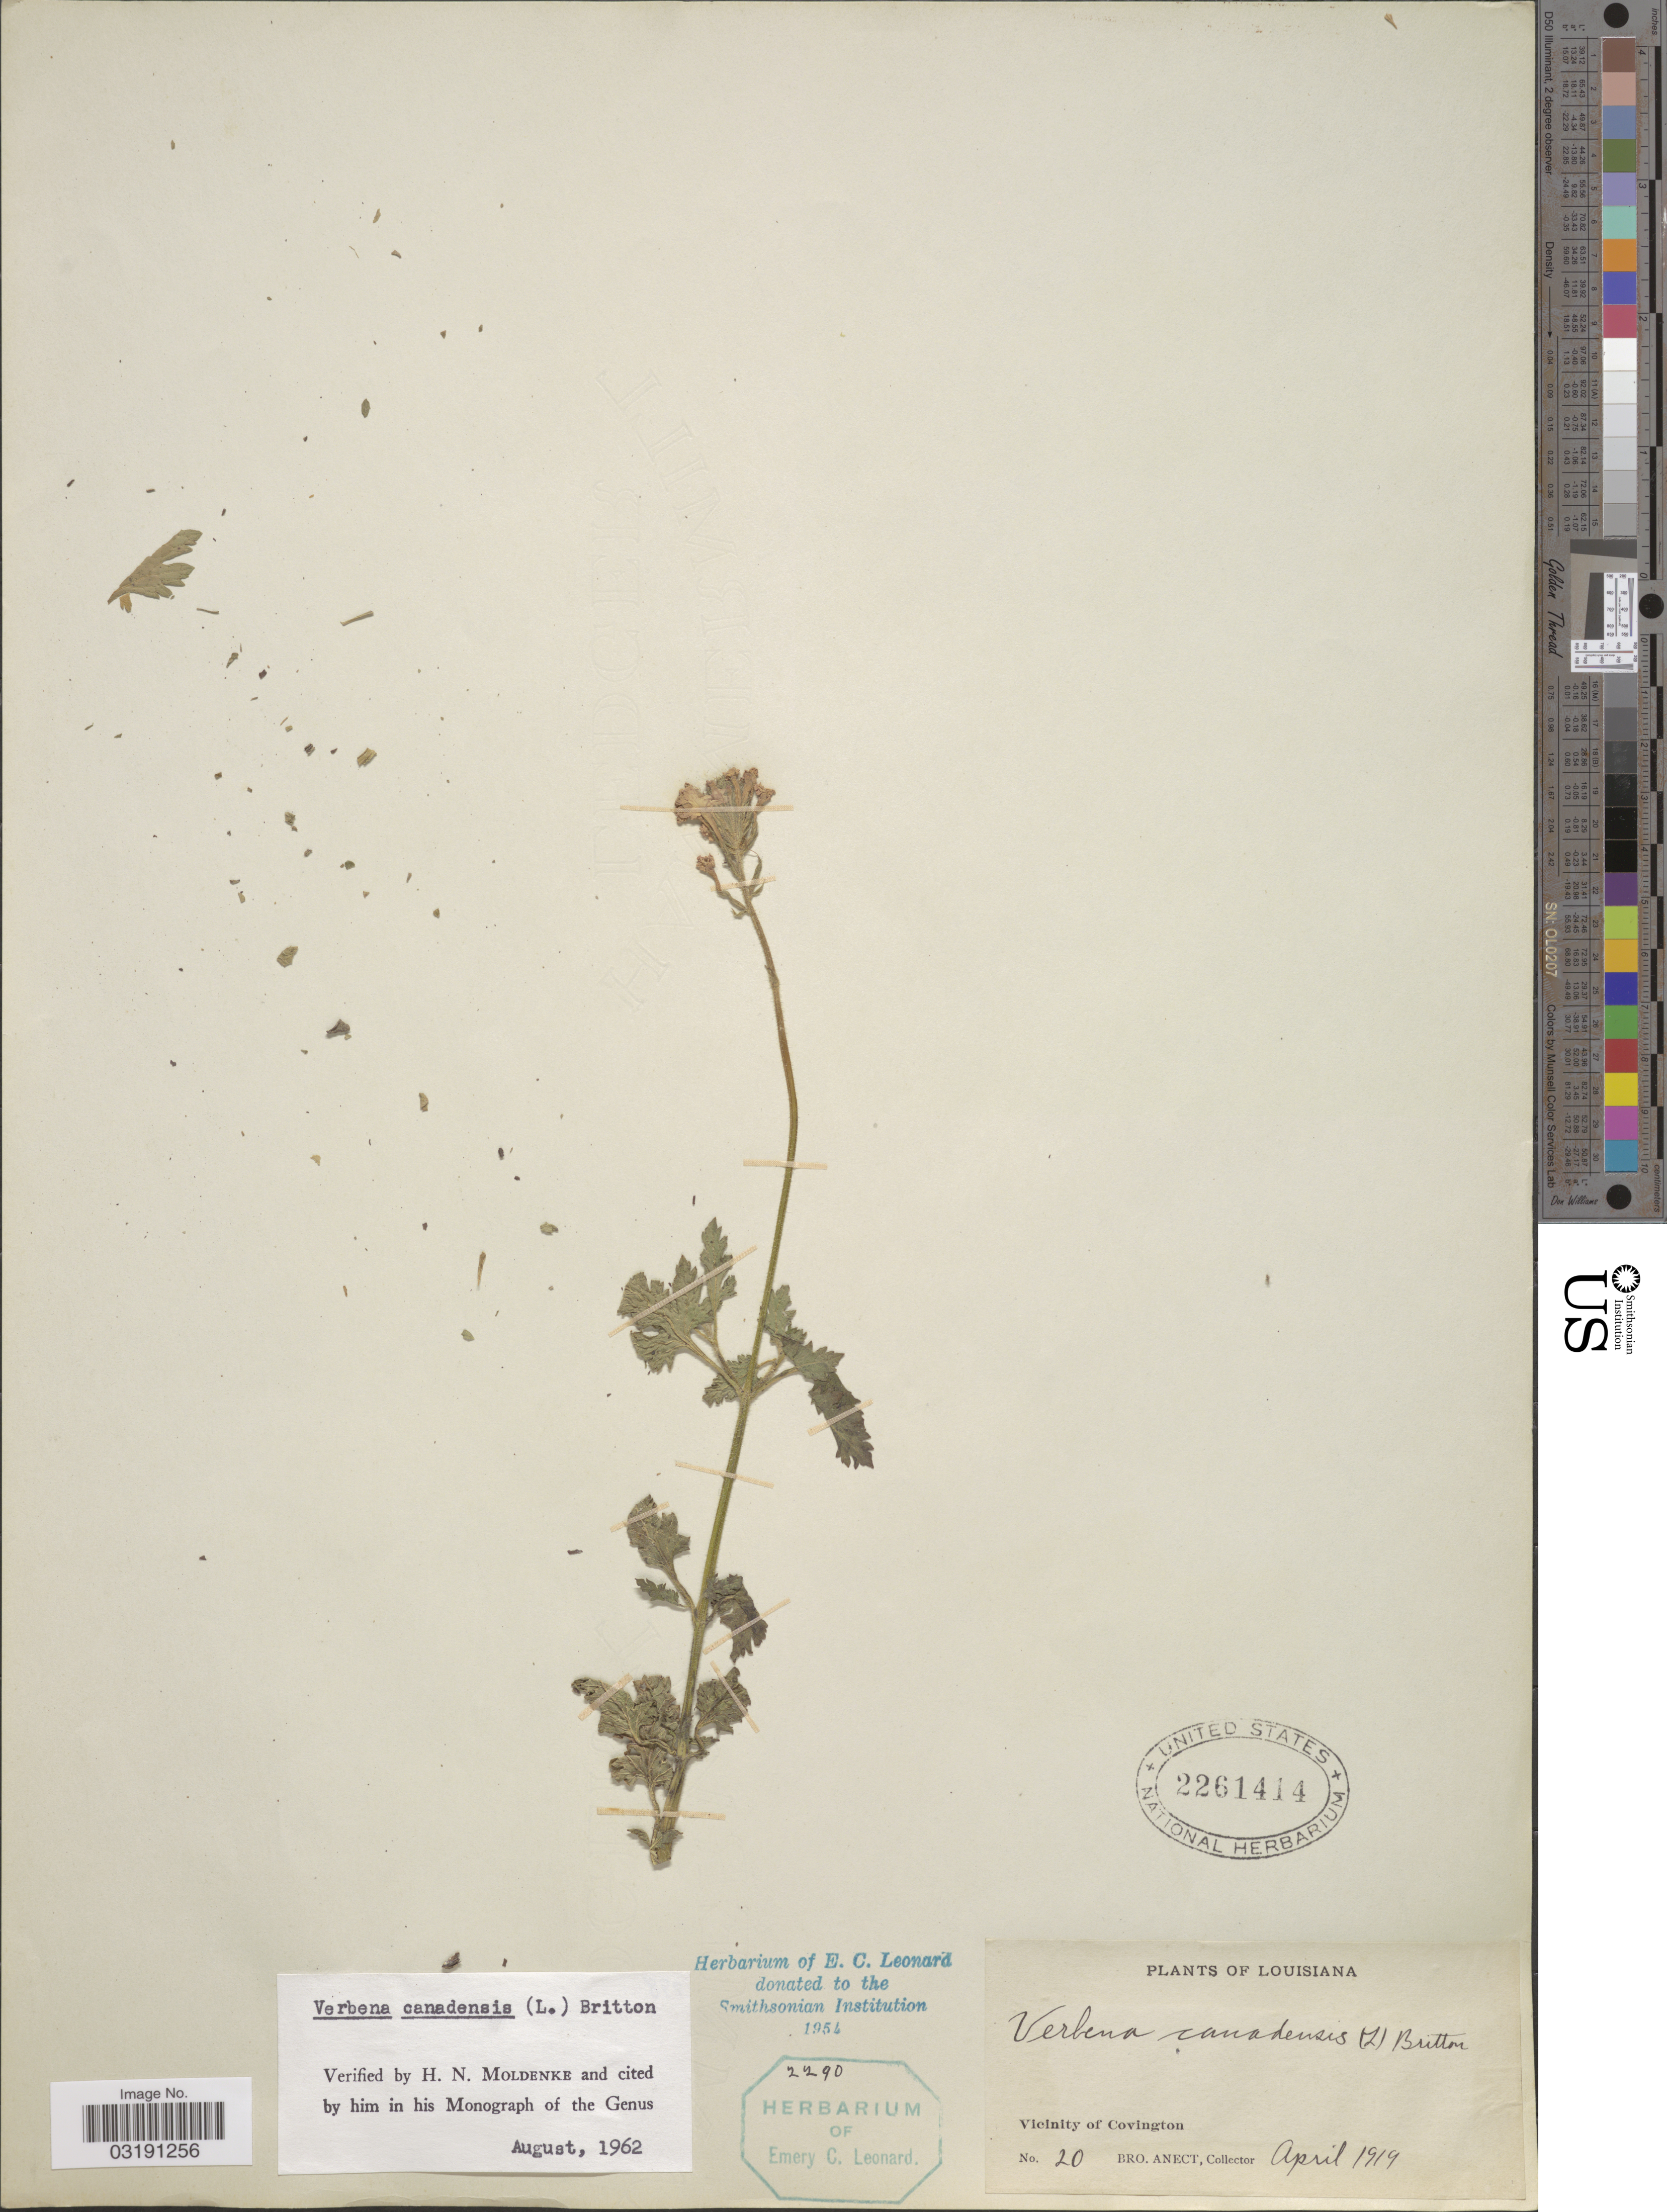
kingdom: Plantae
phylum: Tracheophyta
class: Magnoliopsida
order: Lamiales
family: Verbenaceae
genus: Verbena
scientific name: Verbena canadensis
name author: (L.) Britton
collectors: B. Anect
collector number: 20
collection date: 1919-04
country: United States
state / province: Louisiana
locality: Vicinity of Covington.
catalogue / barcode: US 2261414